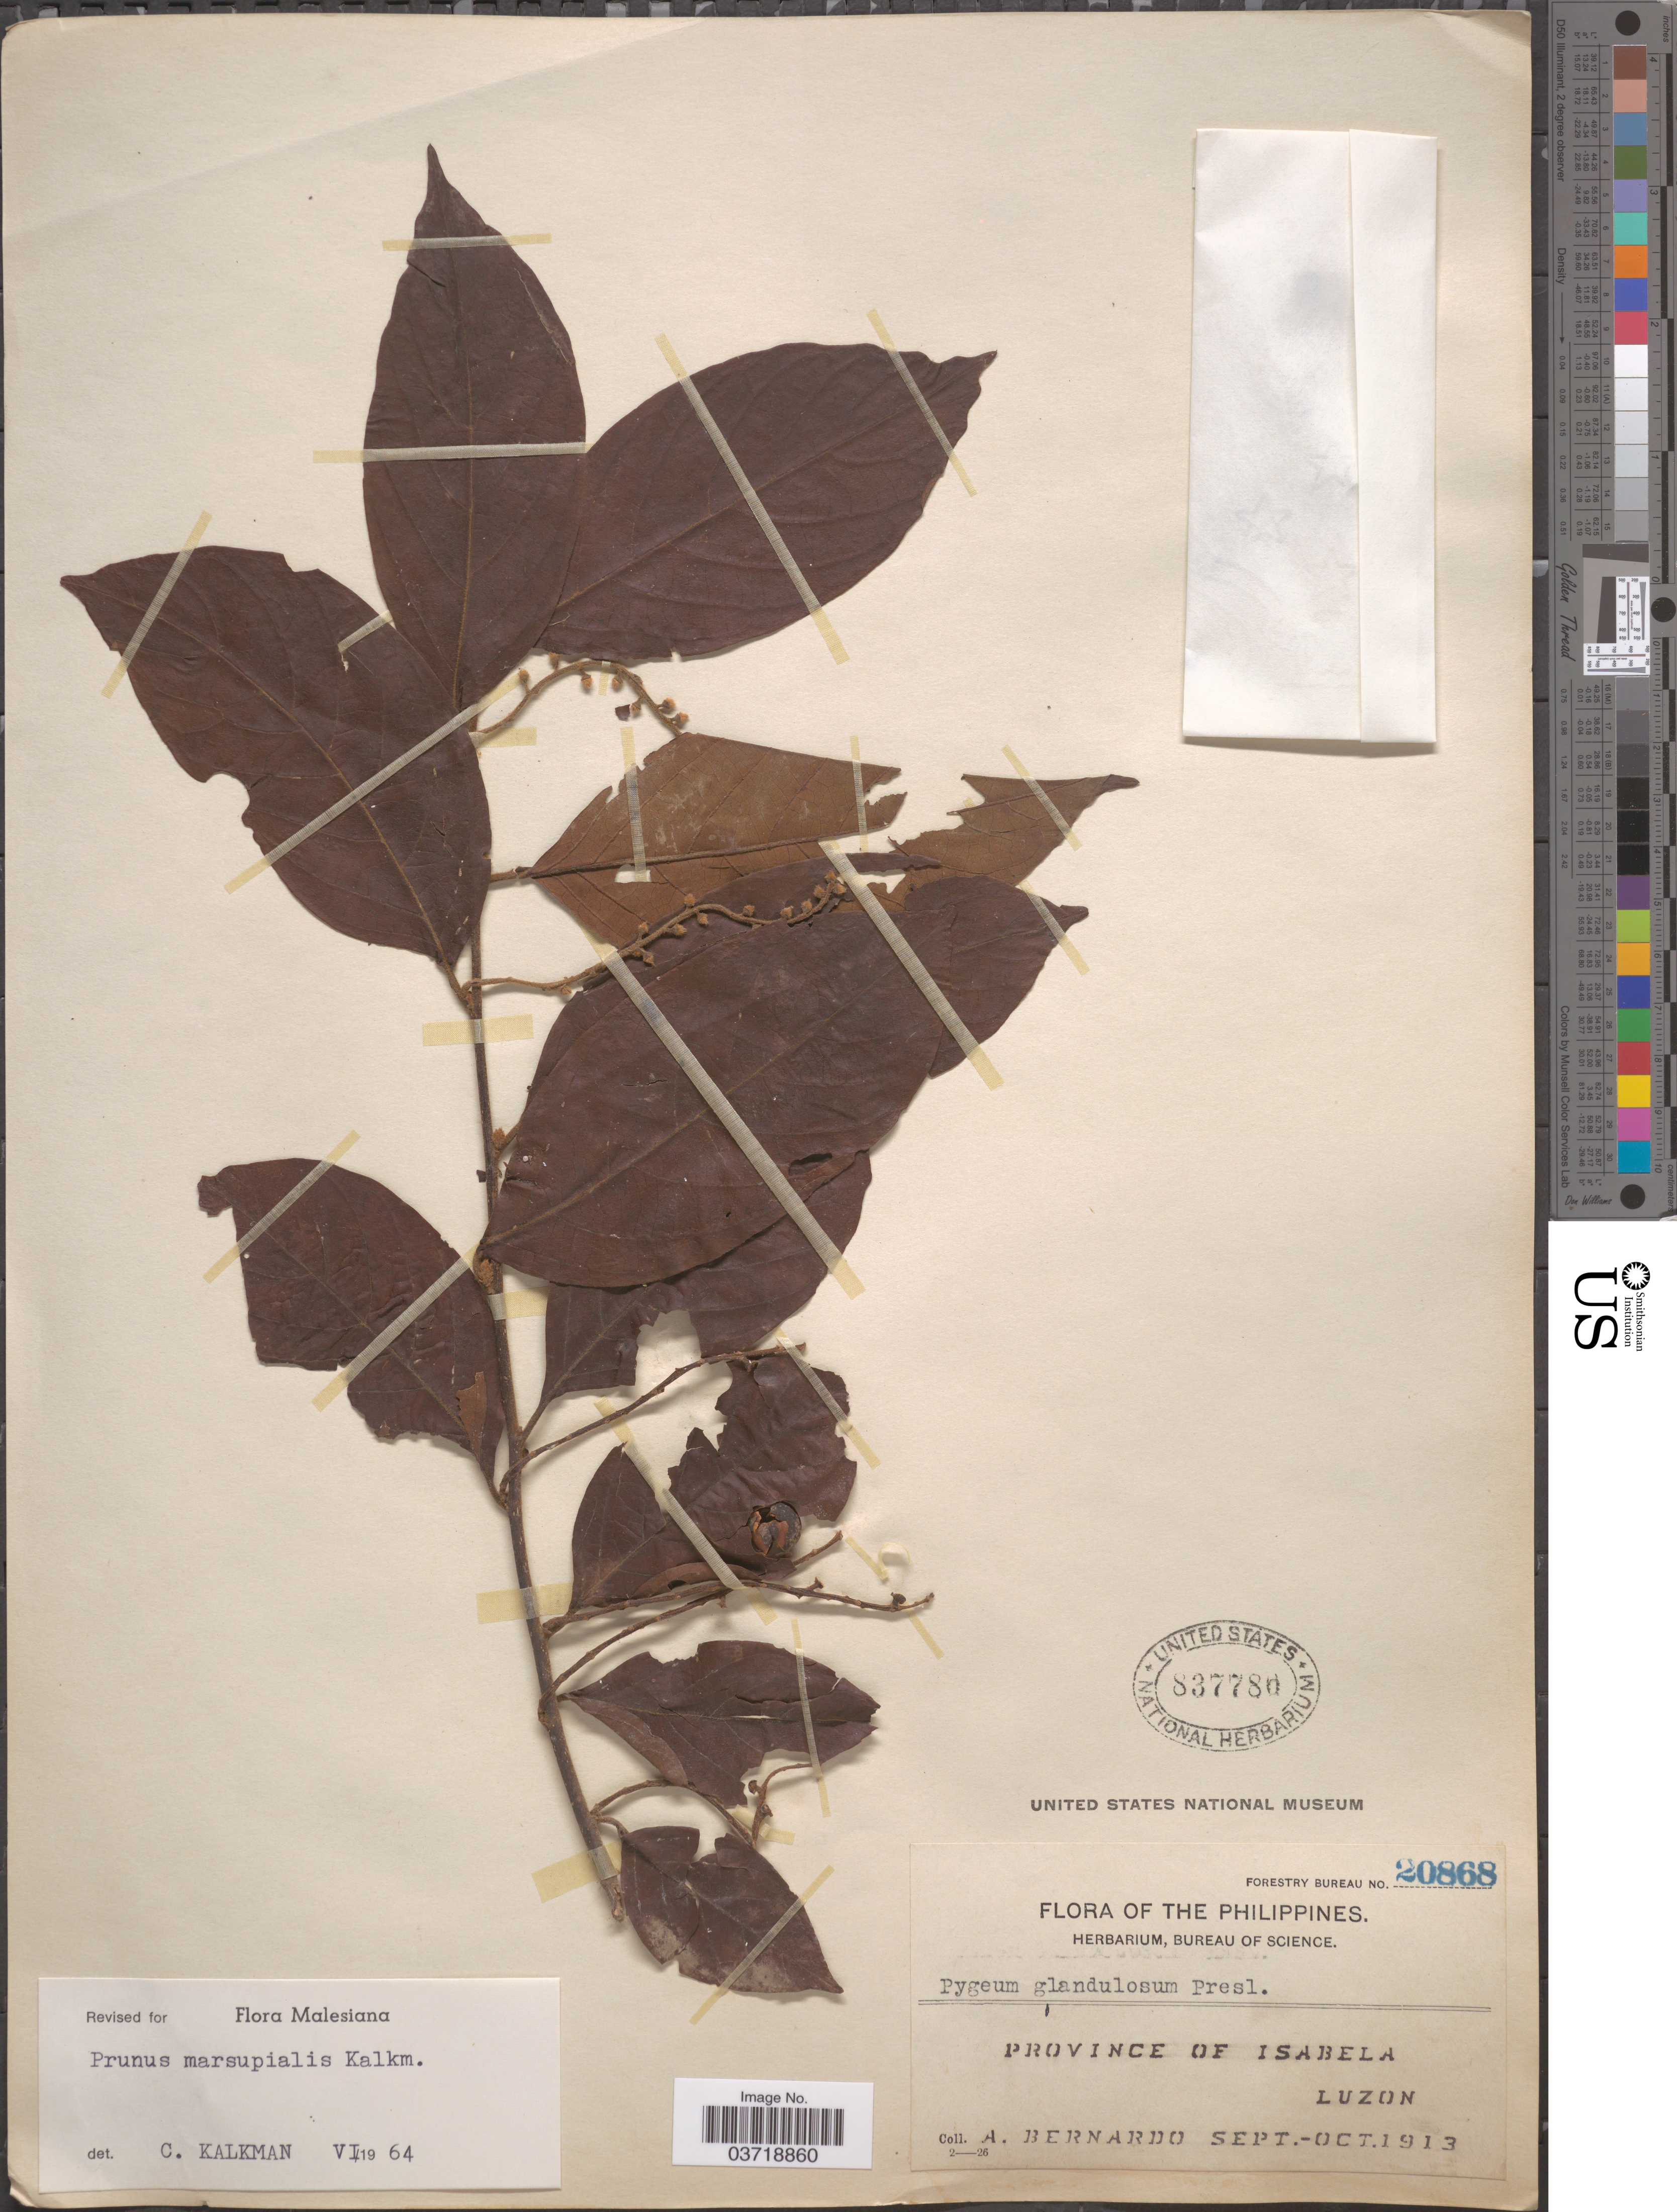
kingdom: Plantae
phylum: Tracheophyta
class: Magnoliopsida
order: Rosales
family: Rosaceae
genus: Prunus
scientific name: Prunus marsupialis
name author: Kalkman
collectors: A. Bernardo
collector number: Forestry Bureau 20868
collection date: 1913-09/1913-10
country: Philippines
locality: Province of Isabela. Luzon.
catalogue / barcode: US 837786